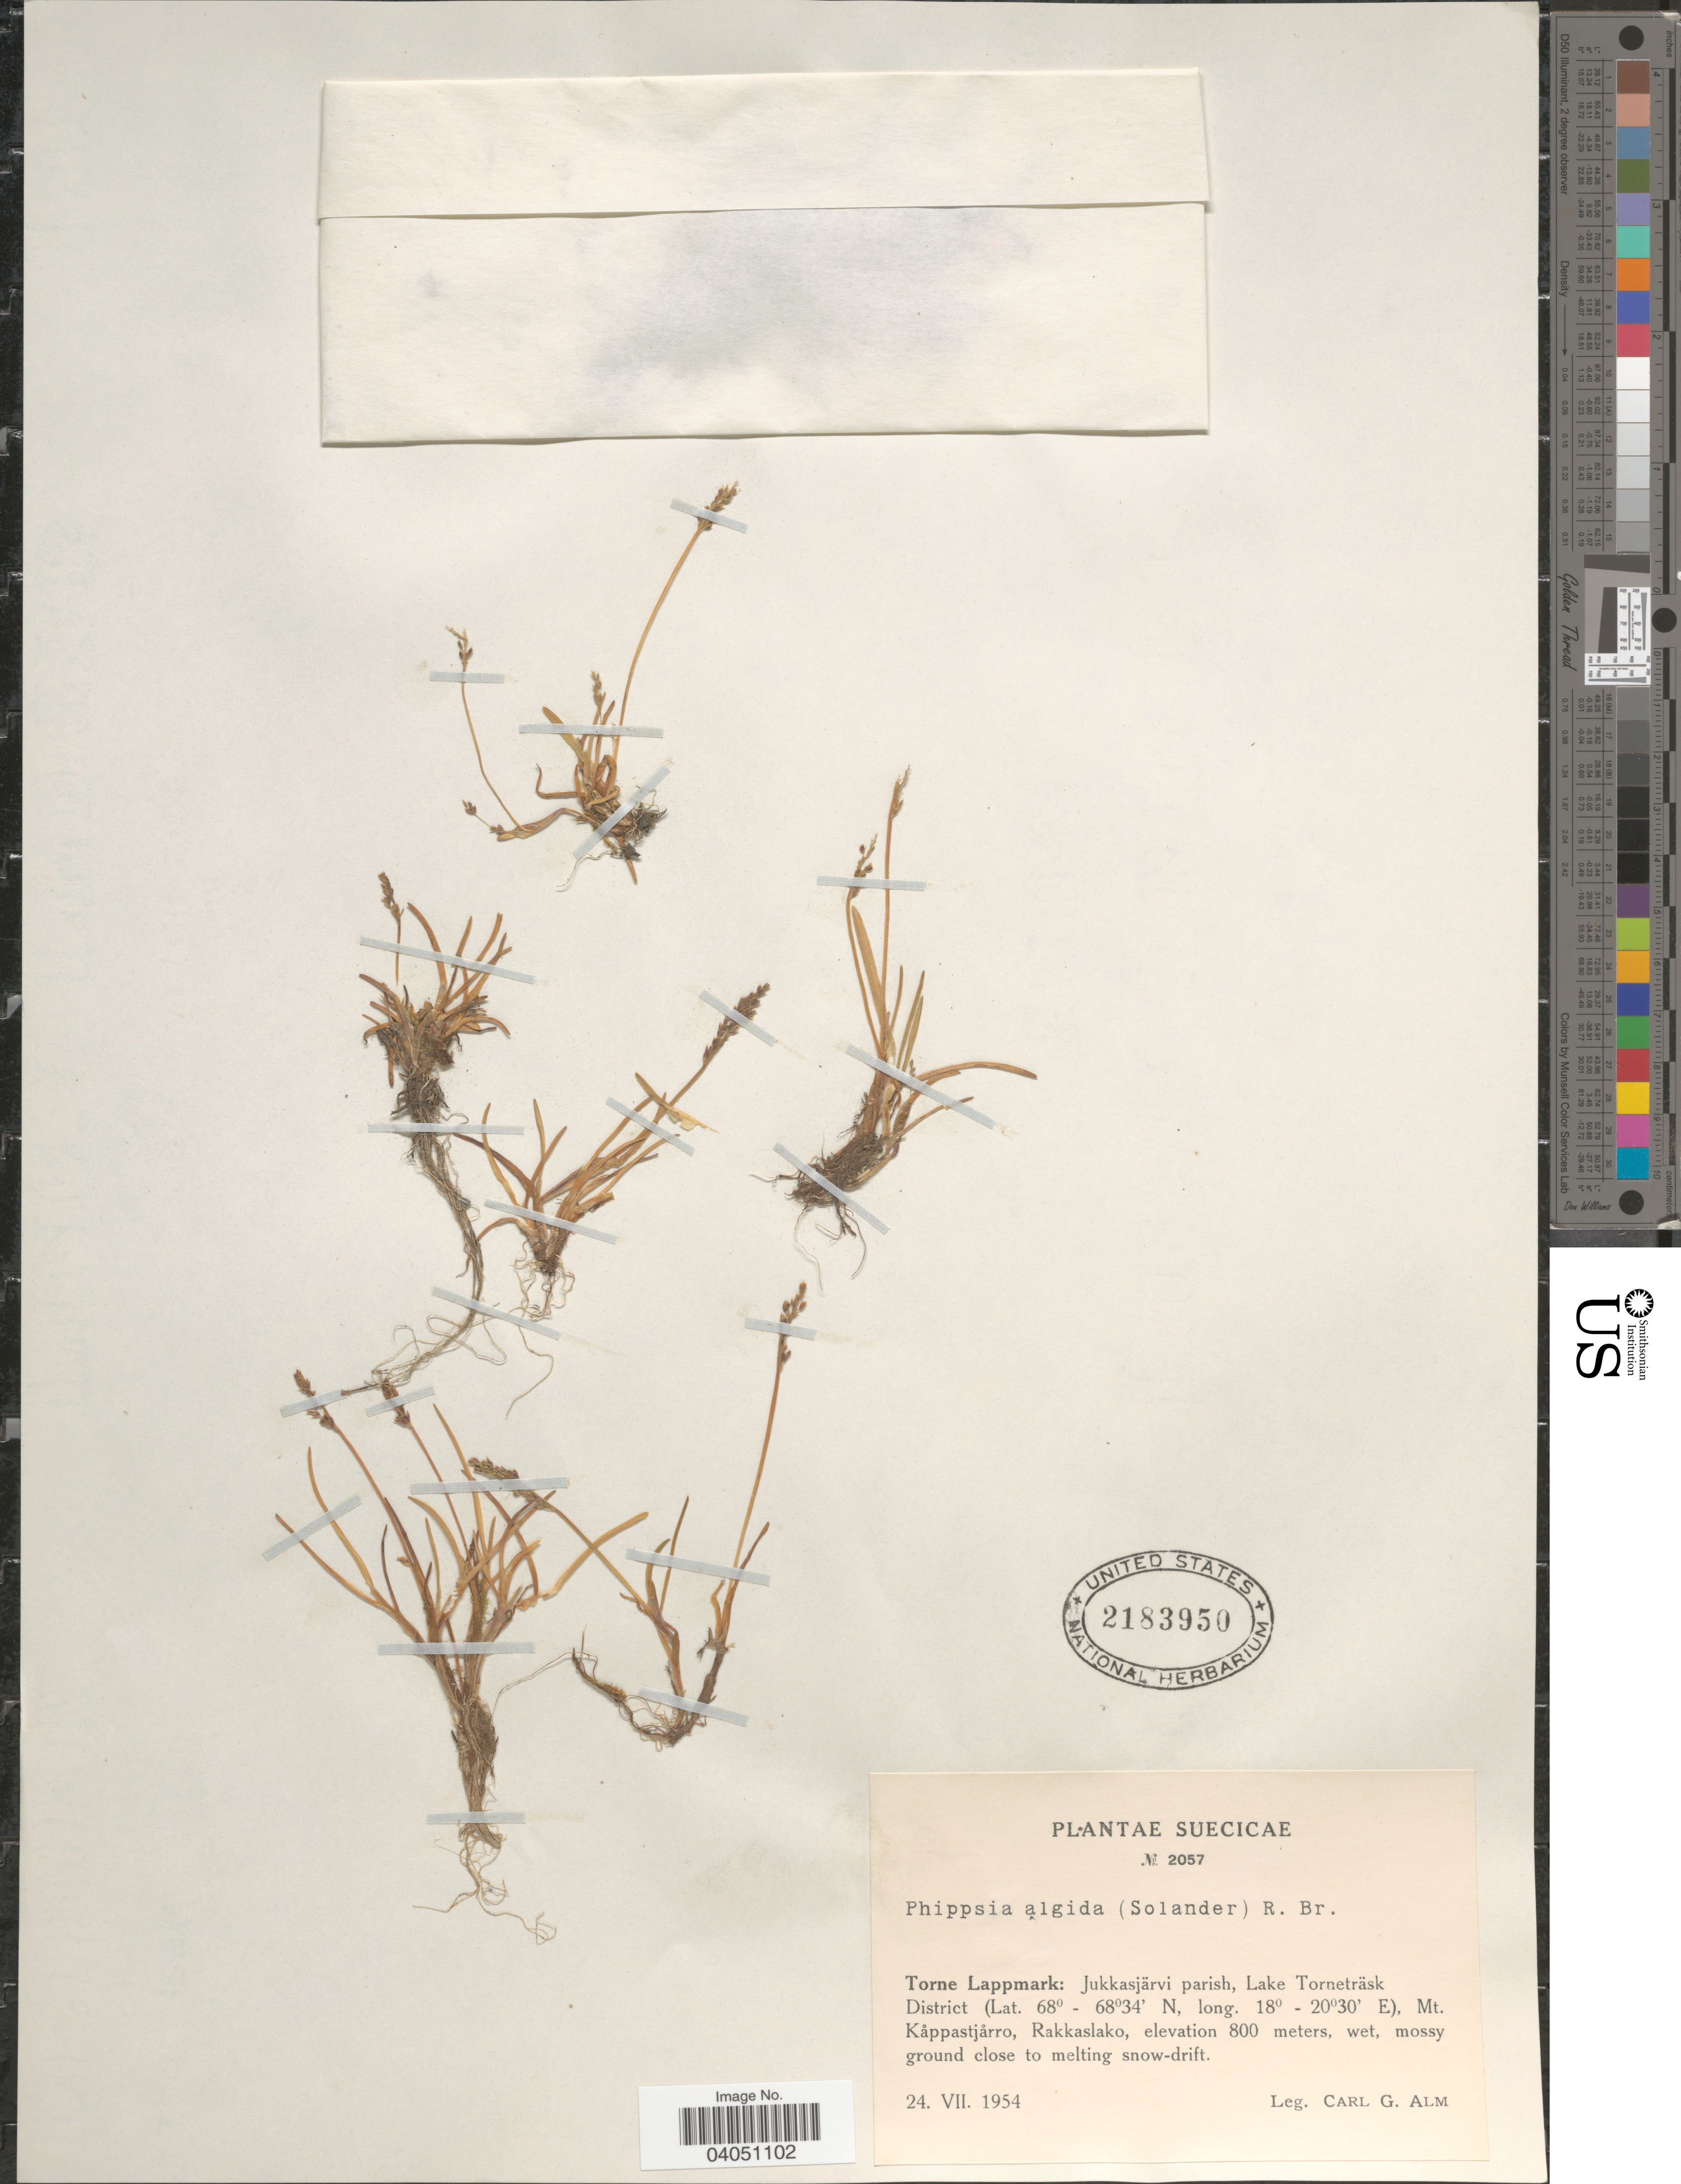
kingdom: Plantae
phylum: Tracheophyta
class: Liliopsida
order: Poales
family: Poaceae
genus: Phippsia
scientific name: Phippsia algida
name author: (Sol.) R. Br.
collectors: C. G. Alm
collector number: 2057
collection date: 1954-07-24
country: Sweden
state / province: Norrbotten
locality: Suecicae. Torne Lappmark: Jukkasjärvi parish, Lake Torneträsk District, Mt. Kåppastjårro, Rakkaslako, ground close to melting snow-drift.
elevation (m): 800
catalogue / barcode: US 2183950